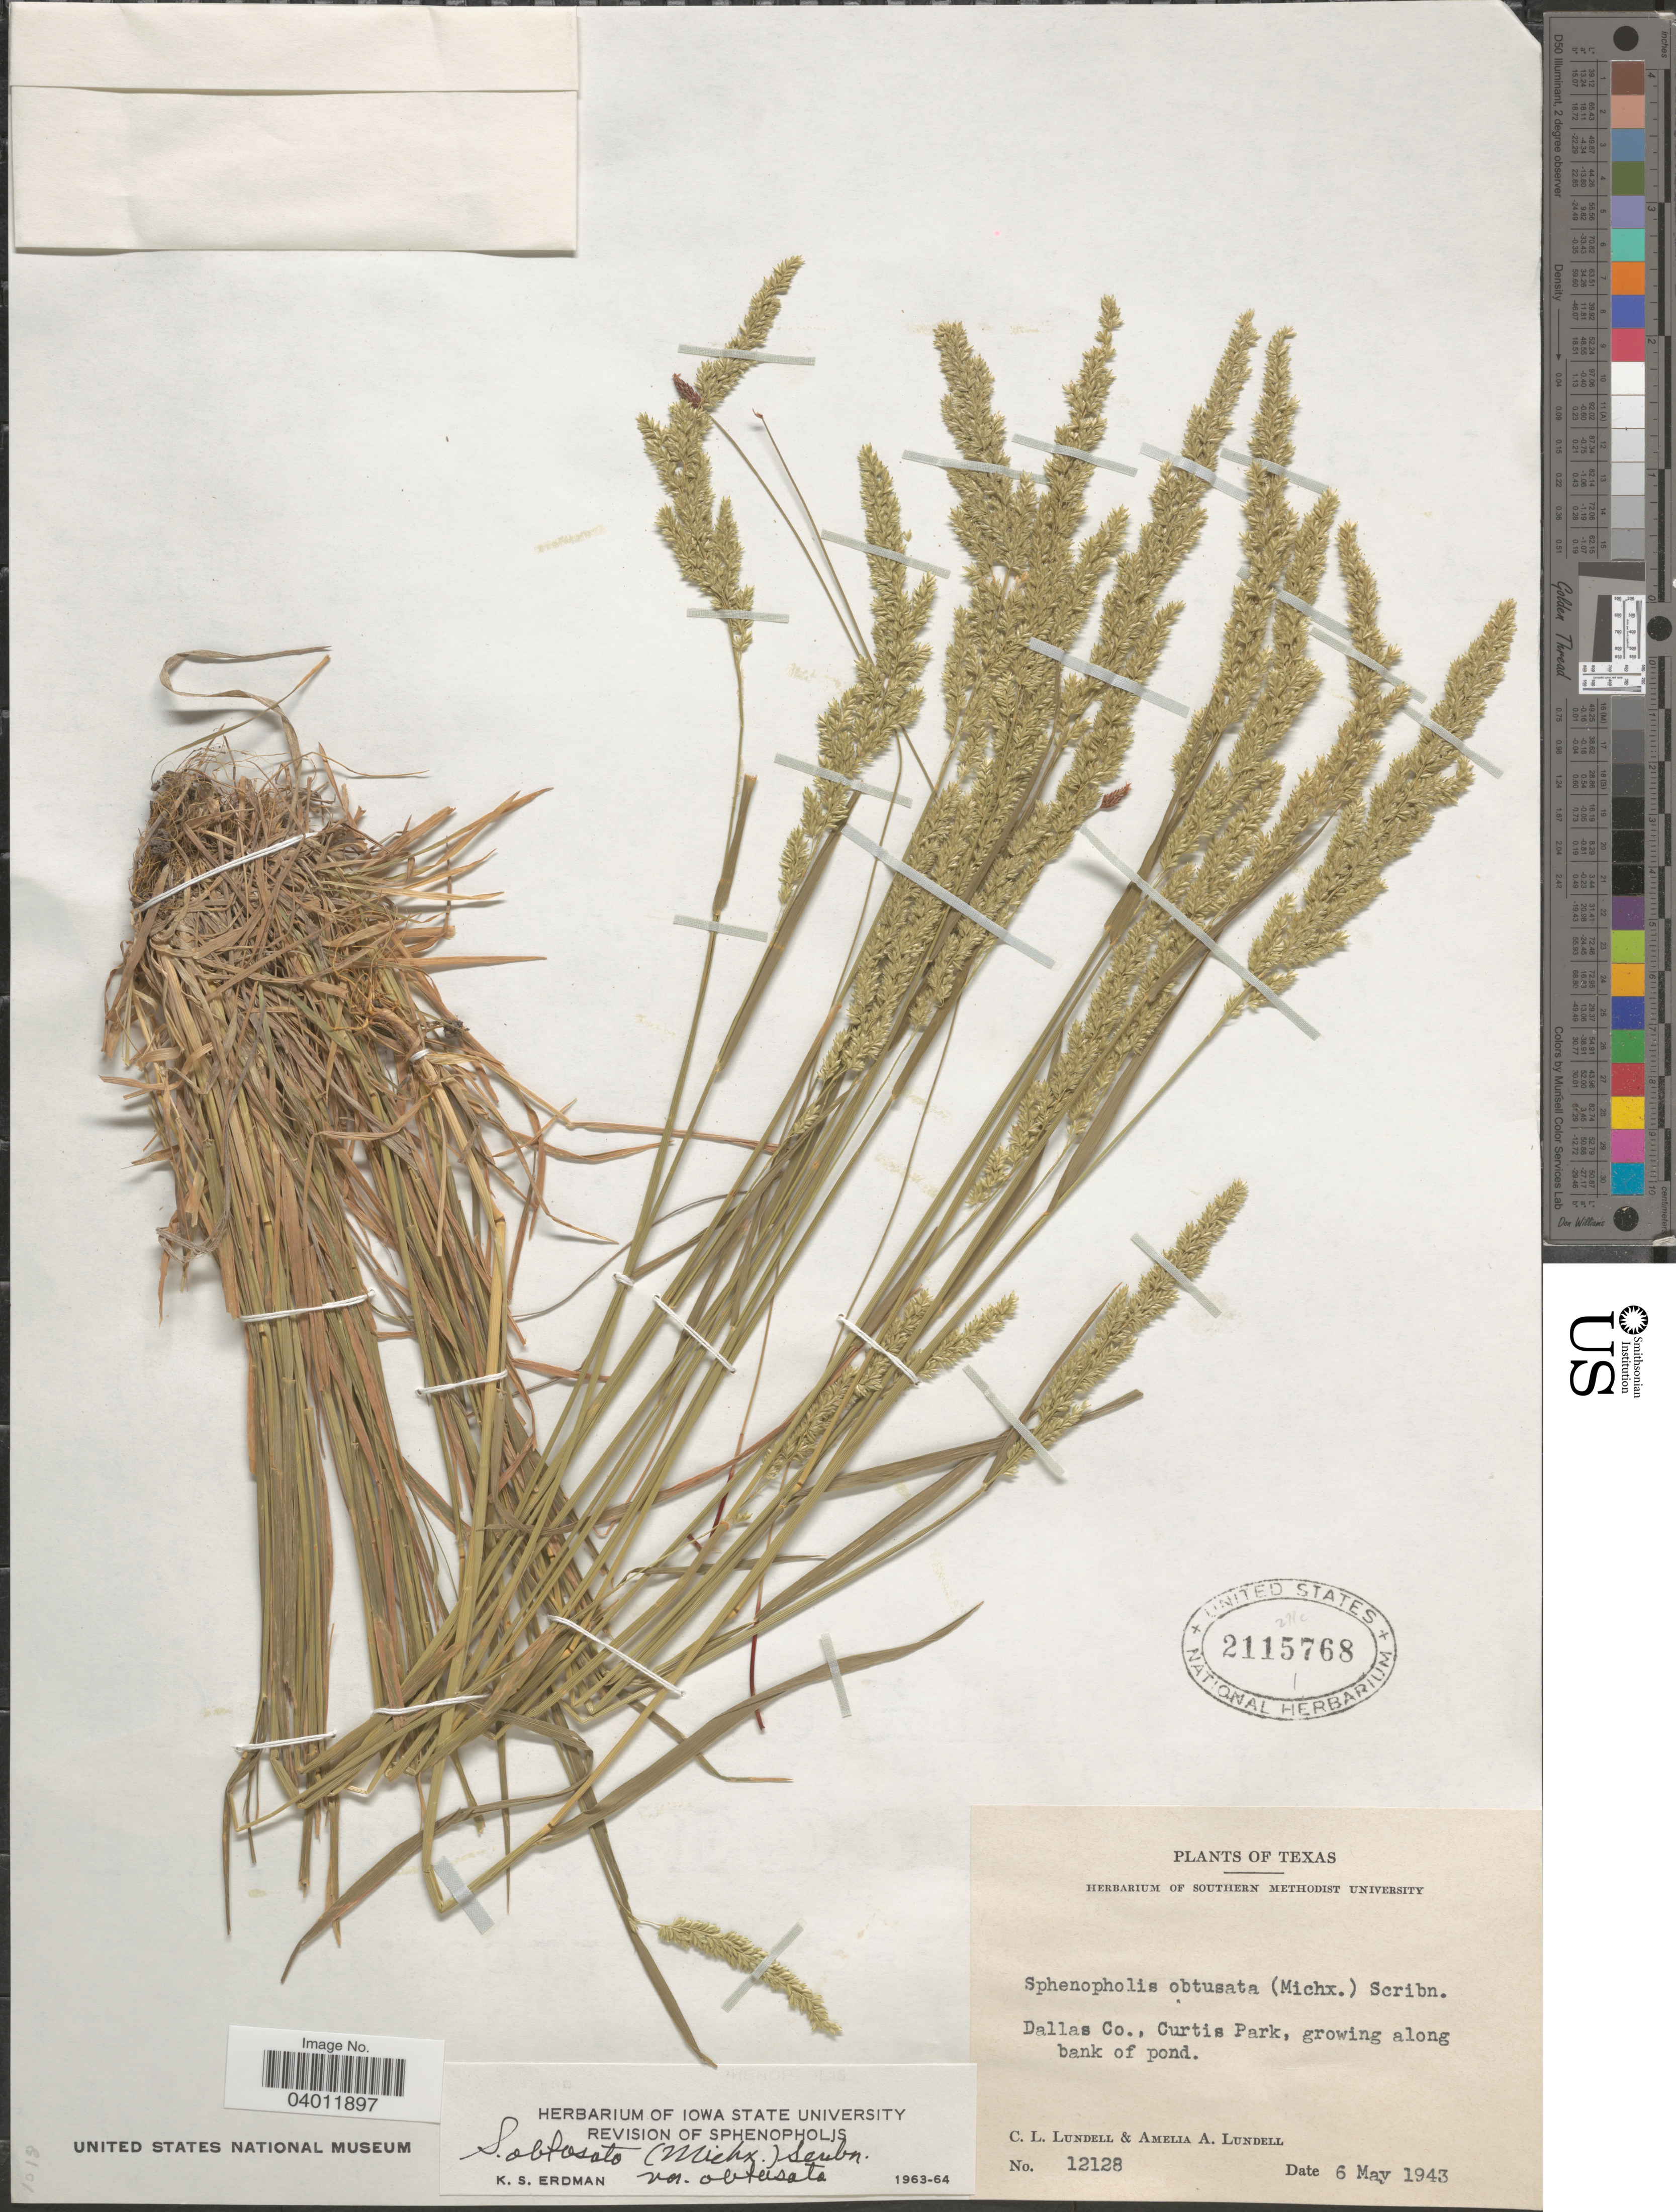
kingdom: Plantae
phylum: Tracheophyta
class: Liliopsida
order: Poales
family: Poaceae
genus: Sphenopholis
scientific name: Sphenopholis obtusata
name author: (Michx.) Scribn.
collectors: C. L. Lundell & A. A. Lundell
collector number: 12128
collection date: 1943-05-06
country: United States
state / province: Texas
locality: Dallas Co., Curtis Park.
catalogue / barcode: US 2115768